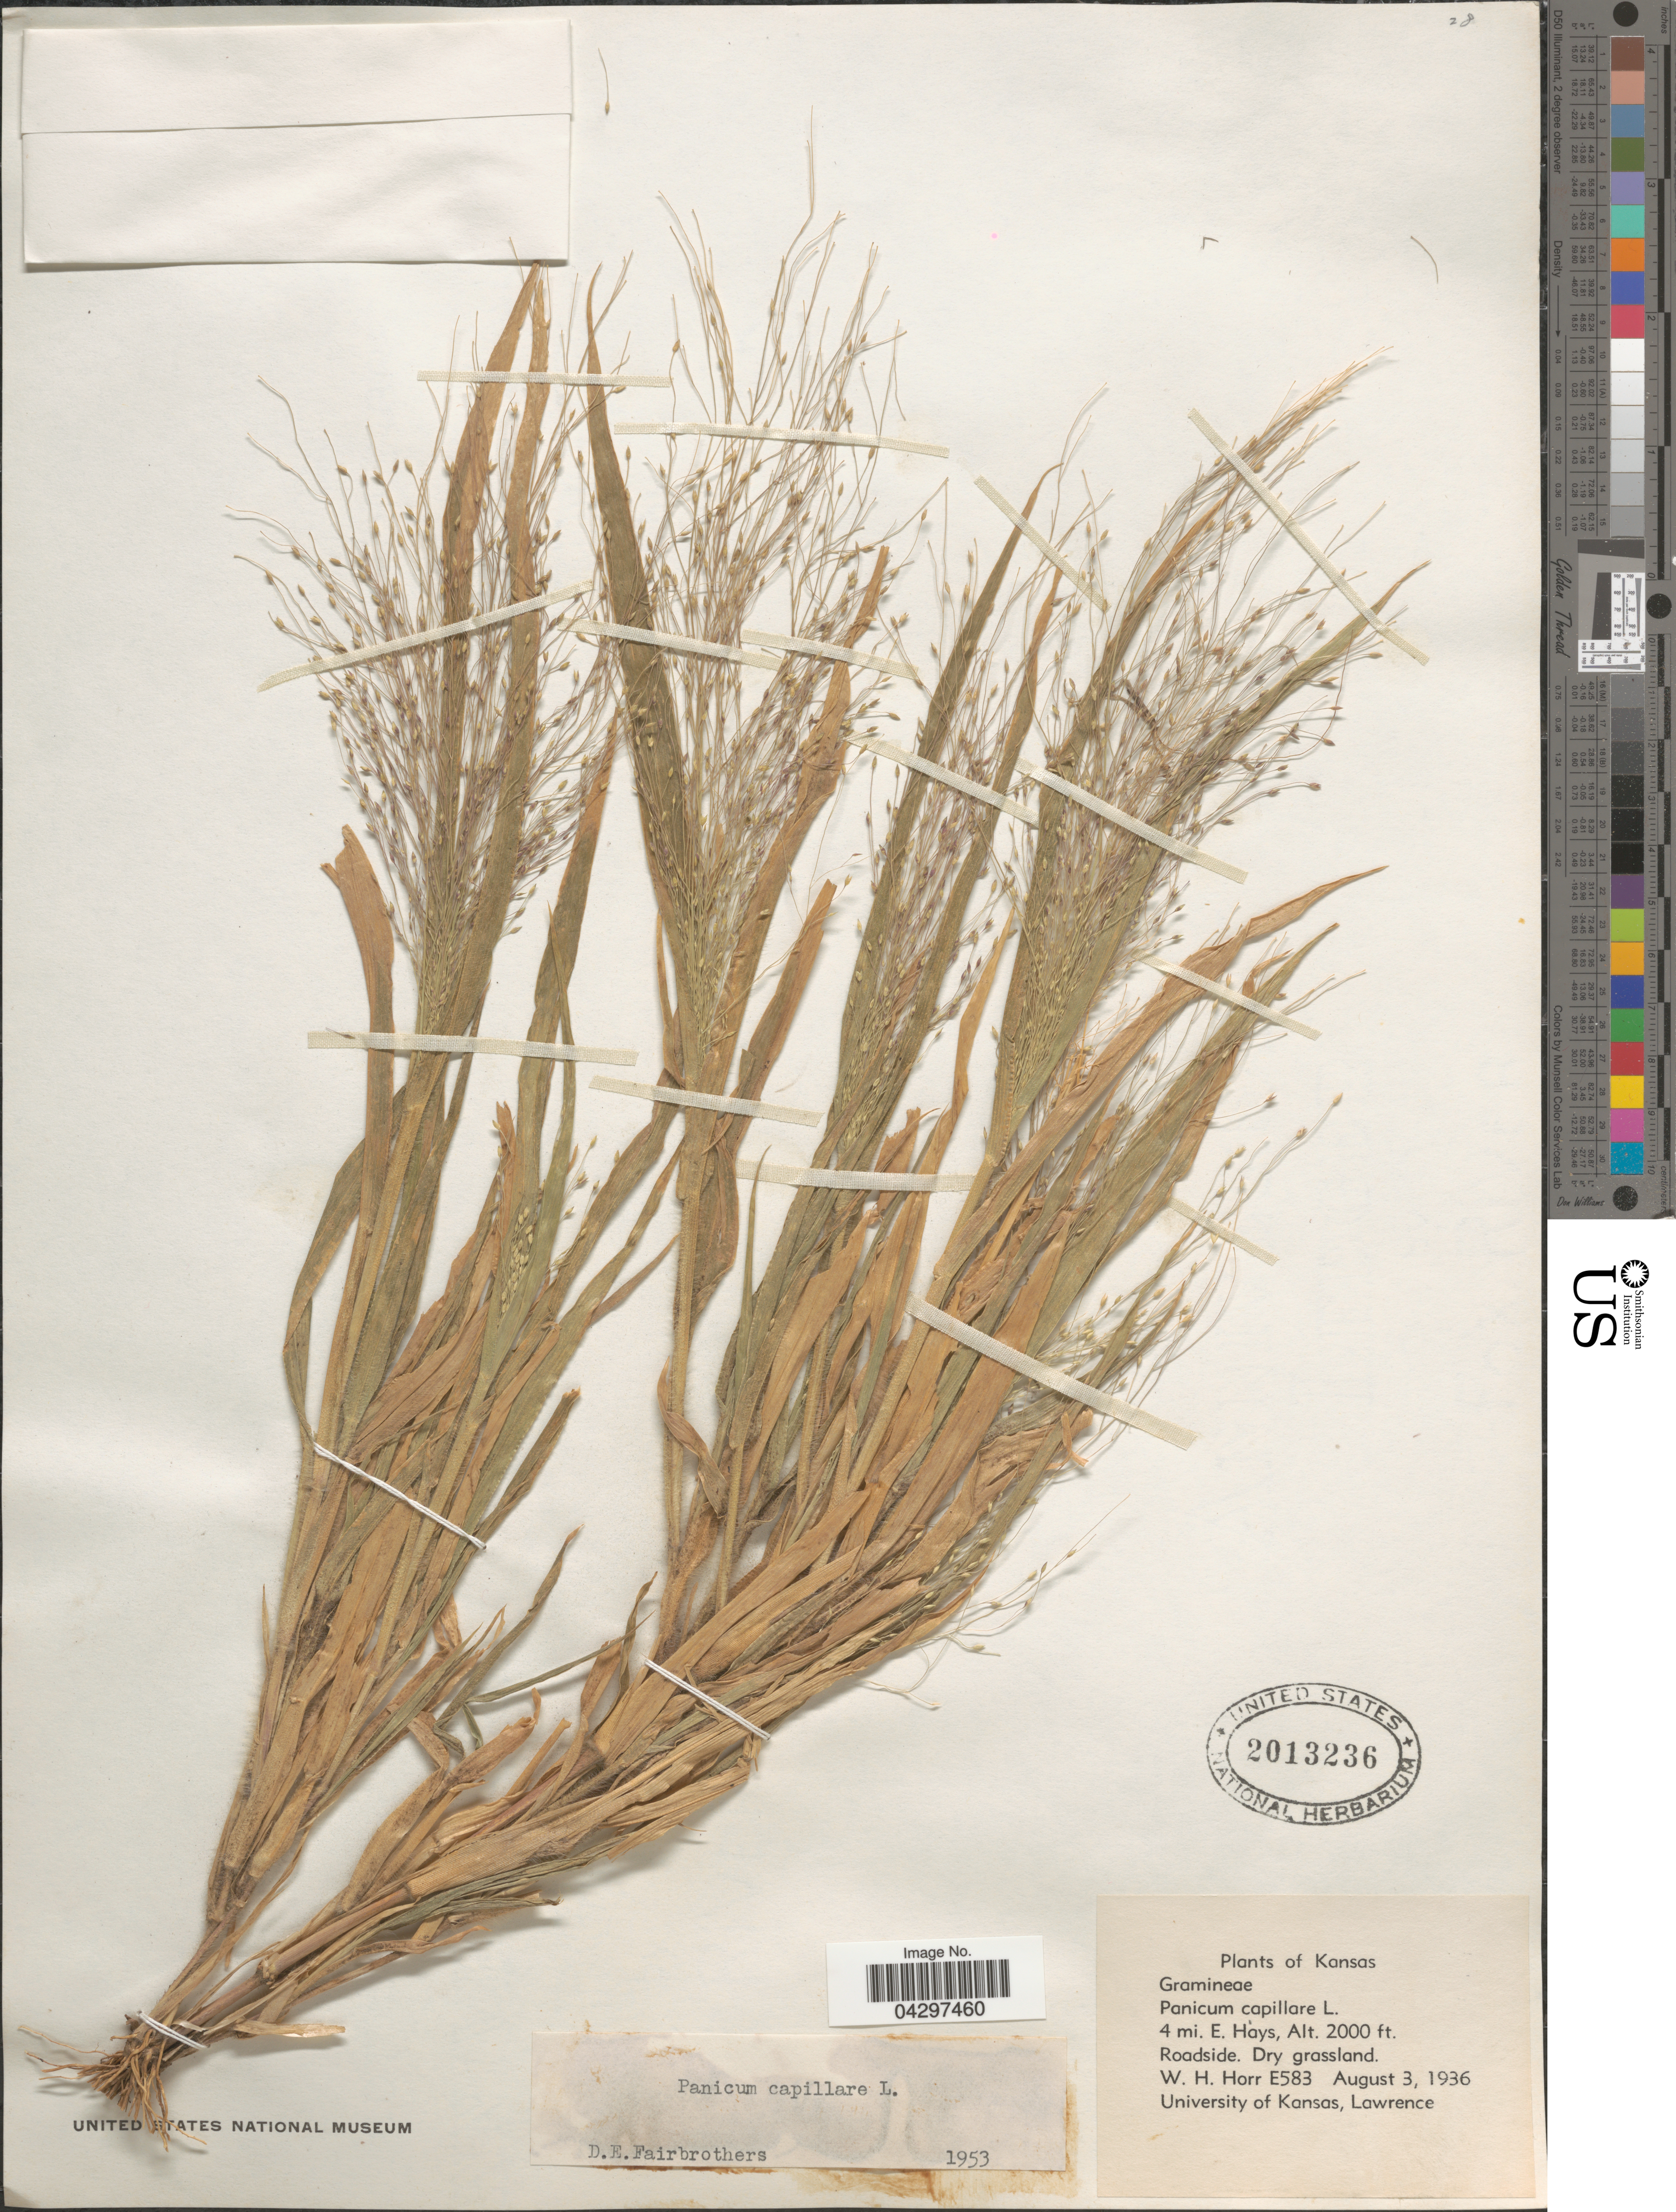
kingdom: Plantae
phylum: Tracheophyta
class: Liliopsida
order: Poales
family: Poaceae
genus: Panicum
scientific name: Panicum capillare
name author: L.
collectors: W. H. Horr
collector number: E583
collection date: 1936-08-03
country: United States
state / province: Kansas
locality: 4 mi. E. Hays.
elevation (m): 610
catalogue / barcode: US 2013236